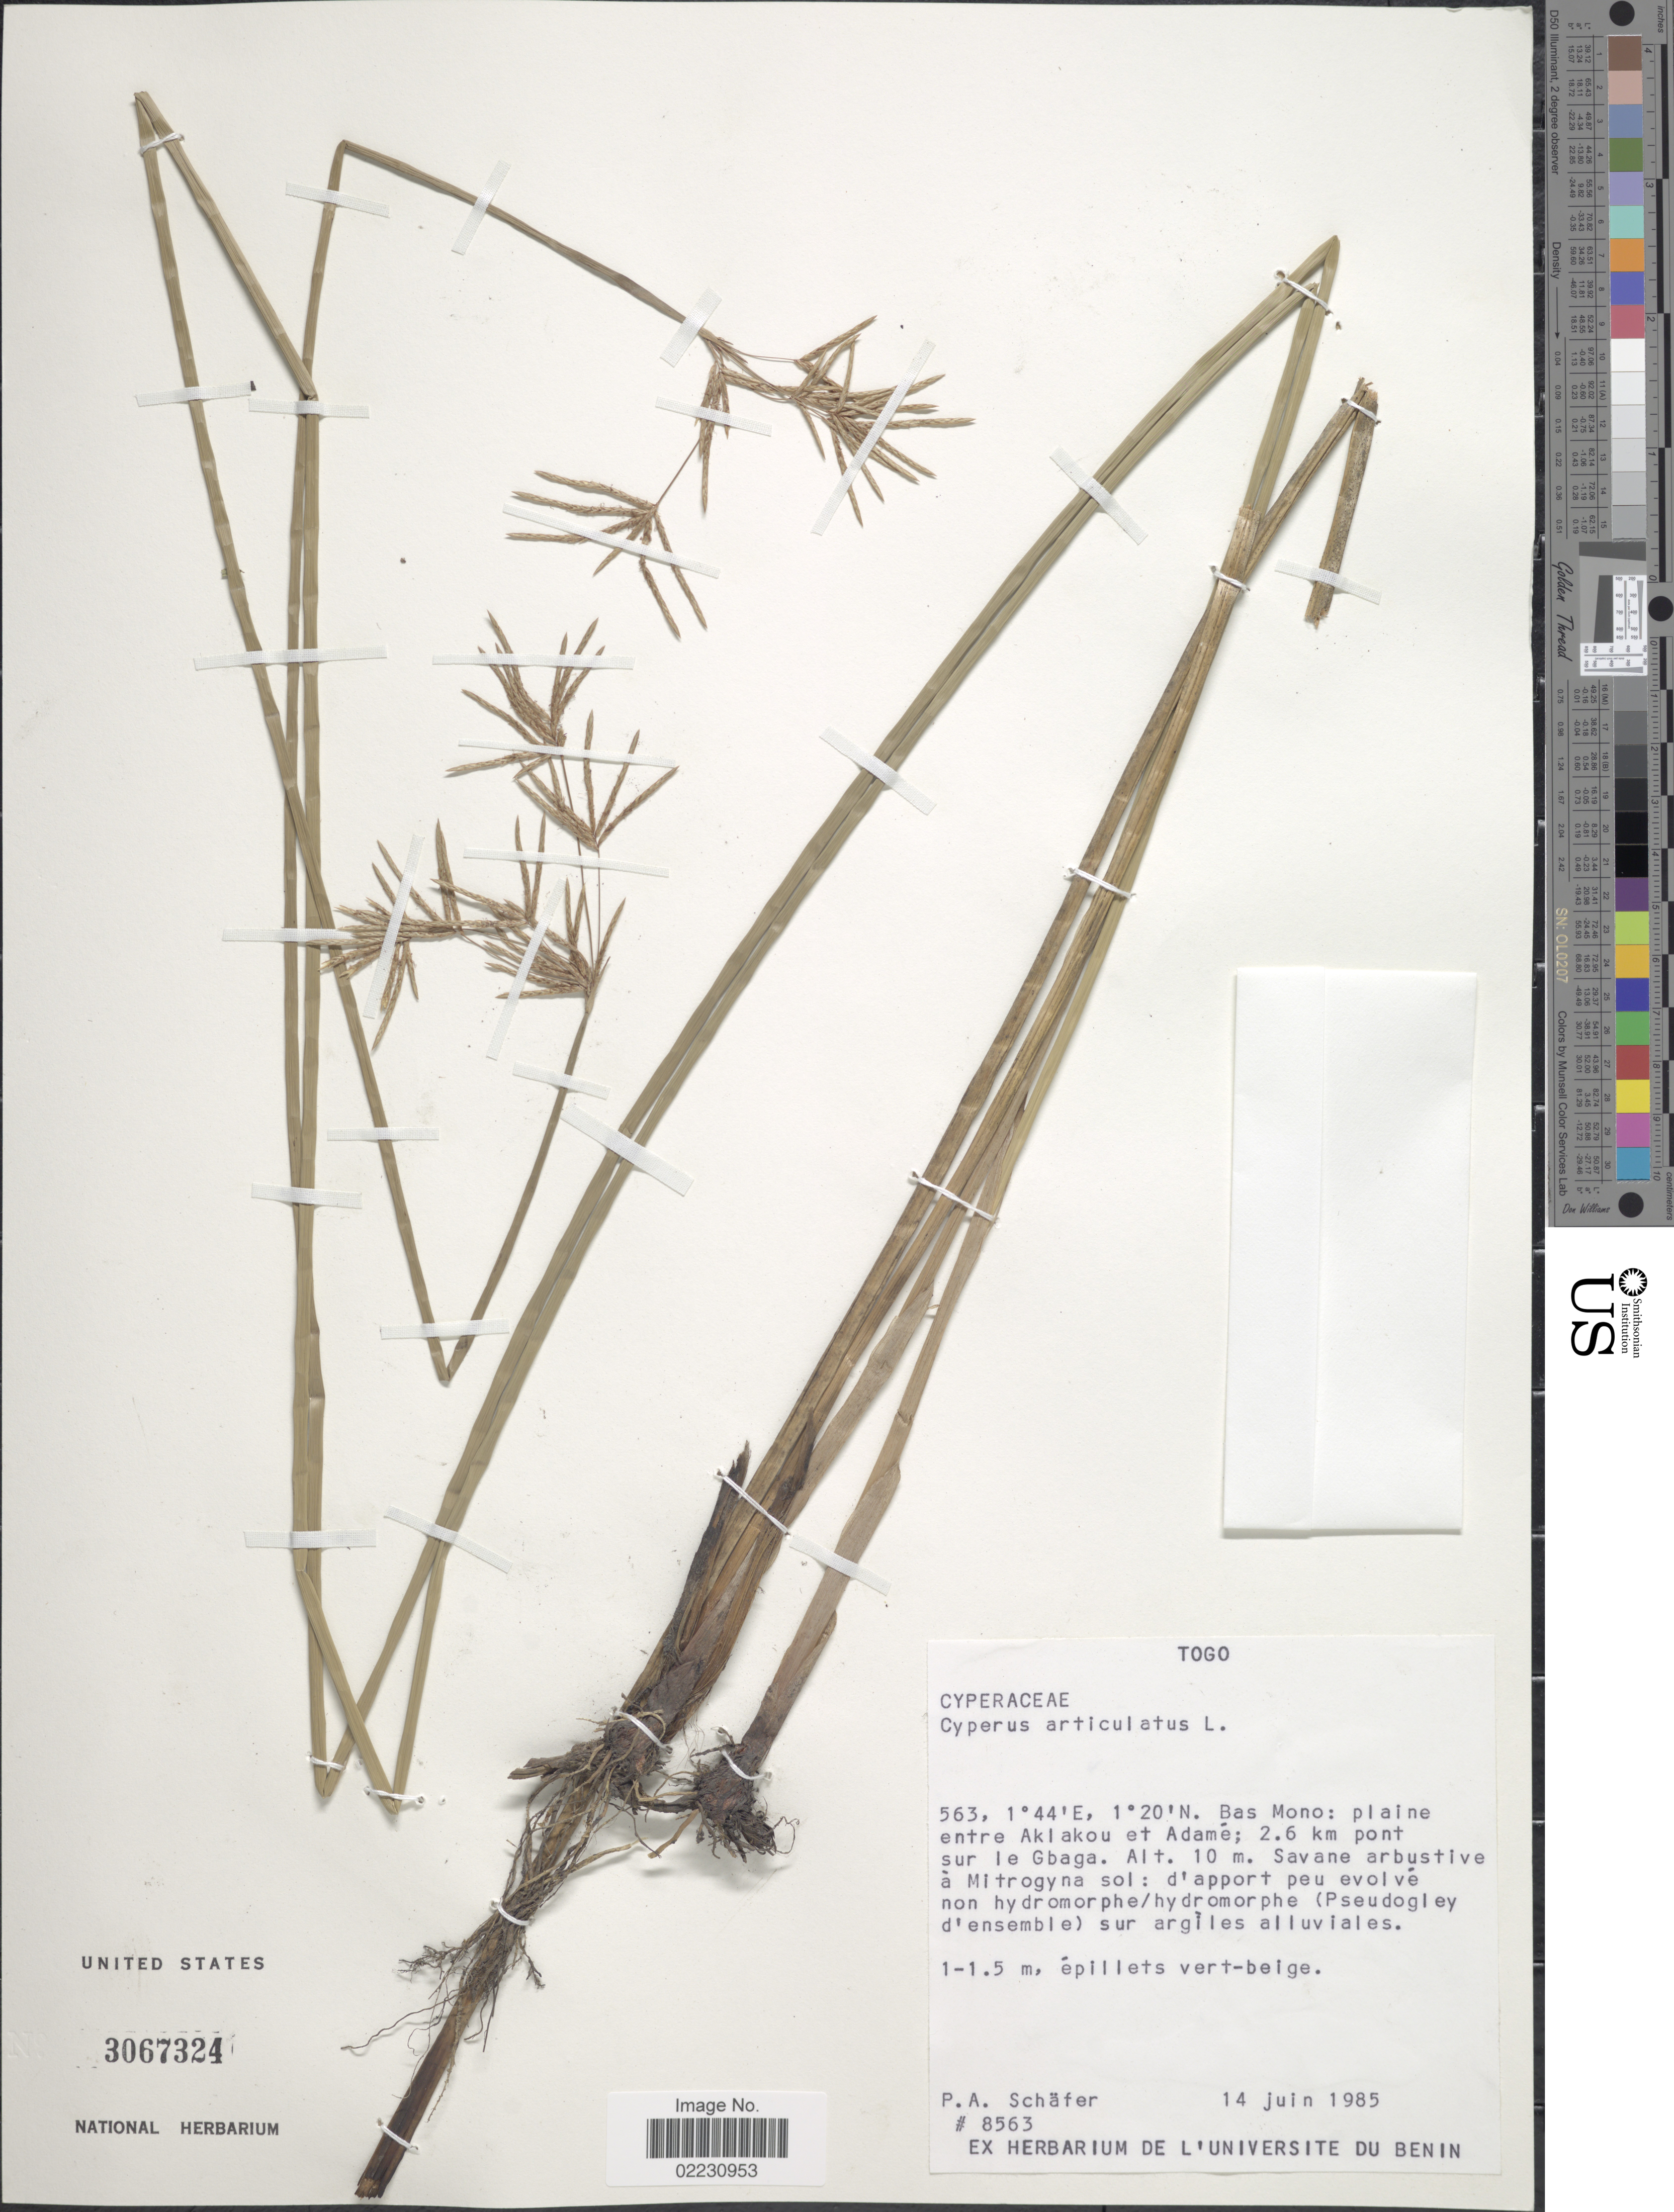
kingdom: Plantae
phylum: Tracheophyta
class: Liliopsida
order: Poales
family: Cyperaceae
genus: Cyperus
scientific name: Cyperus articulatus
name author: L.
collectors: P. Schafer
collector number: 8563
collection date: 1985-06-14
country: Togo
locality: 563 Bas Mono: Plaine entre Aklakou et Adame; 2.6 km pont sur le Gbaga.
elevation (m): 10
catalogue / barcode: US 3067324